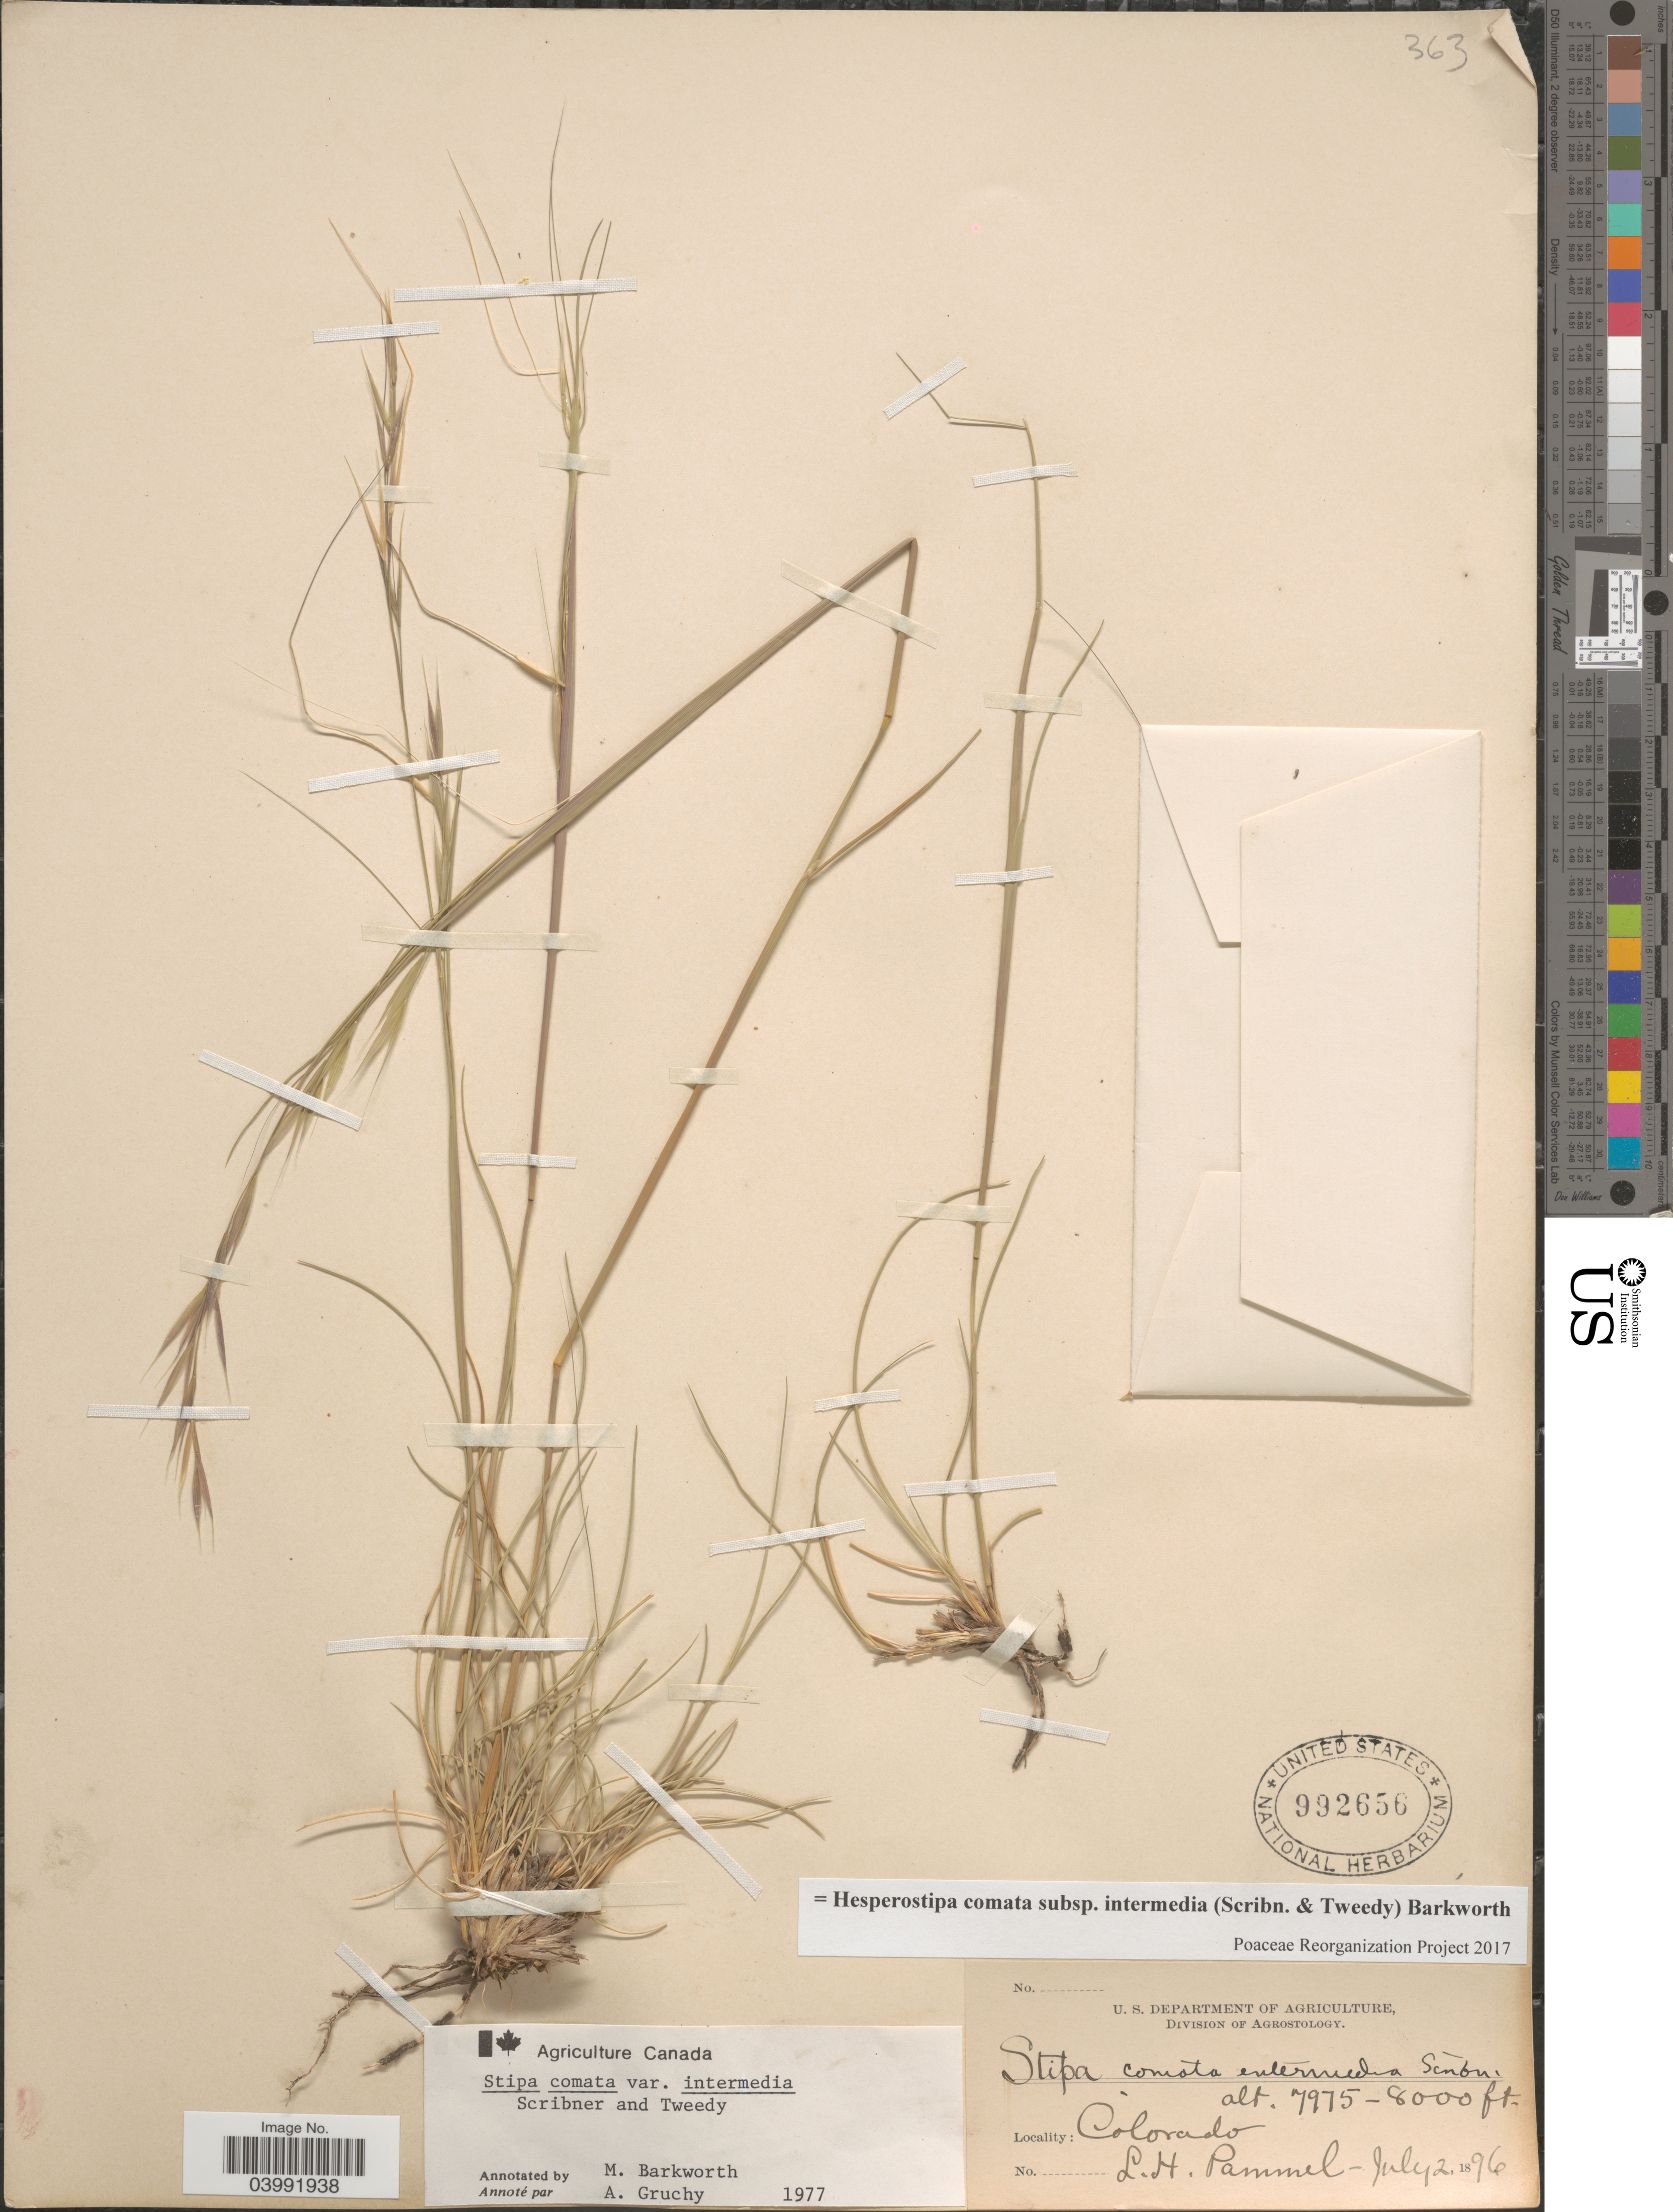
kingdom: Plantae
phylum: Tracheophyta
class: Liliopsida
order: Poales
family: Poaceae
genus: Hesperostipa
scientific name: Hesperostipa comata subsp. intermedia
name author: (Scribn. & Tweedy) Barkworth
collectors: L. Pammel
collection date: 1896-07-02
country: United States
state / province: Colorado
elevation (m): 2431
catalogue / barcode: US 992656